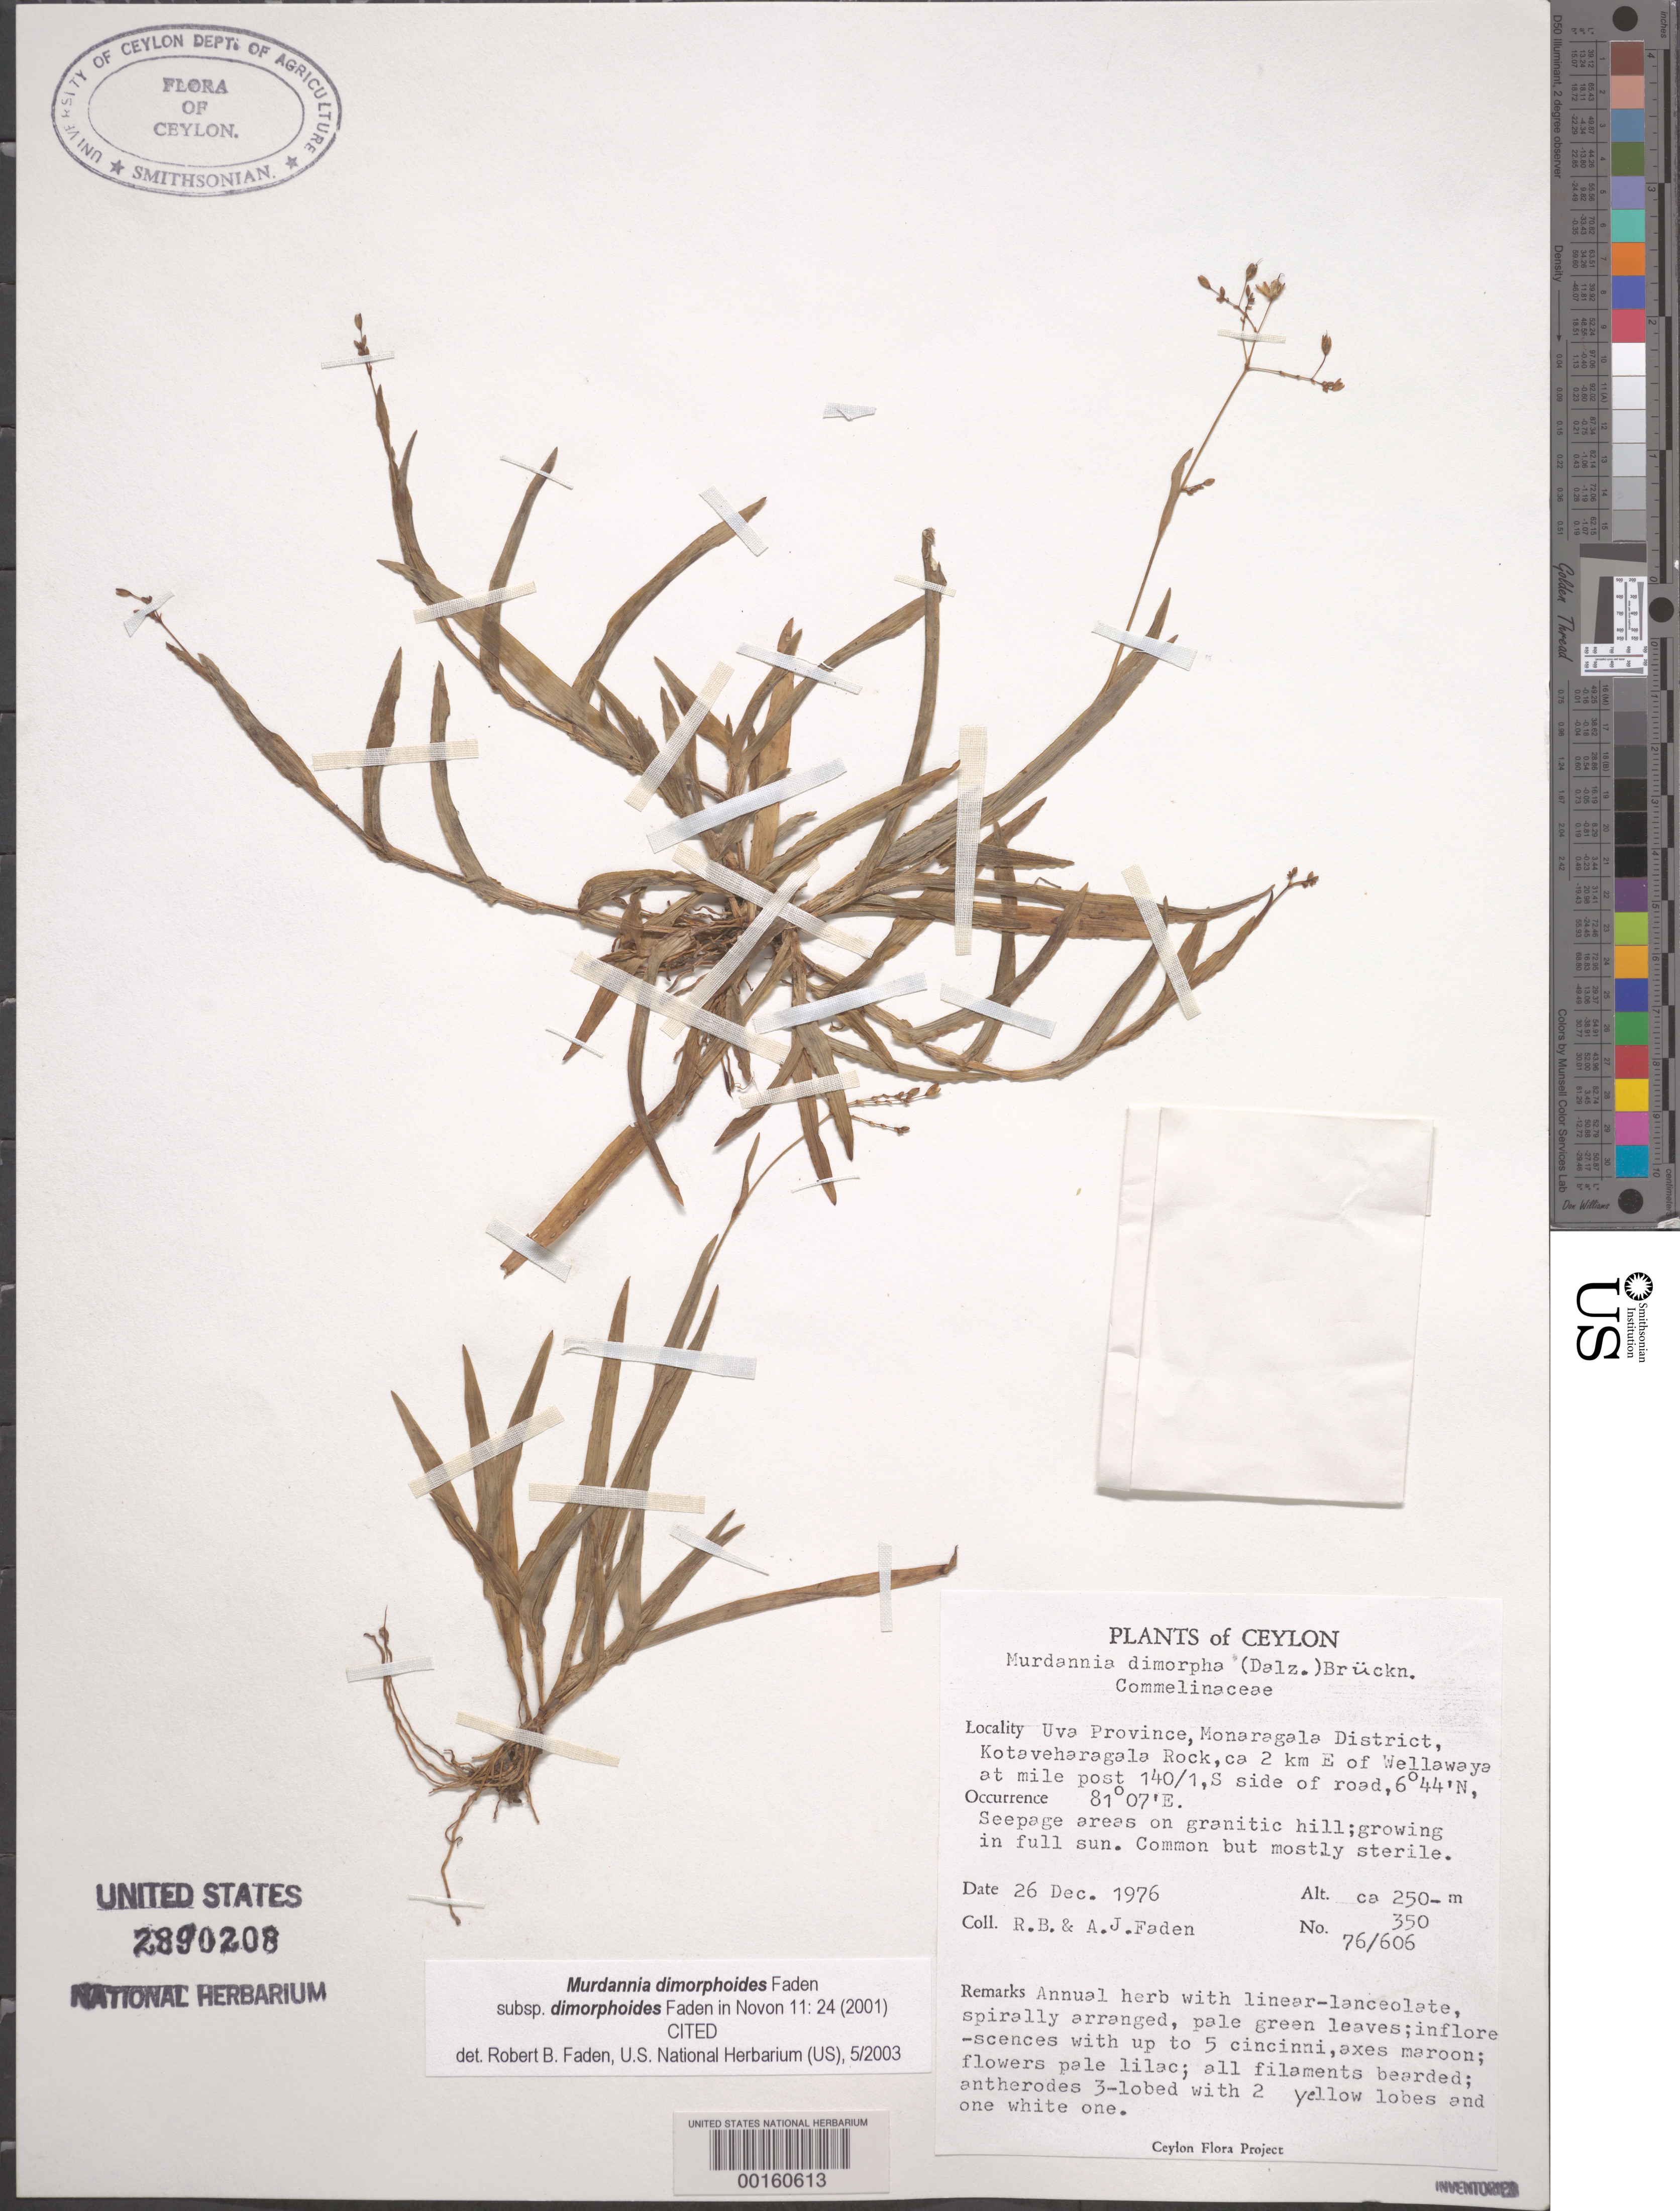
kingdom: Plantae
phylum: Tracheophyta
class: Liliopsida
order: Commelinales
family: Commelinaceae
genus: Murdannia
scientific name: Murdannia dimorphoides subsp. dimorphoides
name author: Faden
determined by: Faden, Robert B., (US), Smithsonian Institution - National Museum of Natural History (UNITED STATES)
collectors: R. B. Faden & A. J. Faden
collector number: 76/606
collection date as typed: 26 Dec 1976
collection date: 1976-12-26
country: Sri Lanka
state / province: Uva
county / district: Monaragala Dist.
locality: Kotaveharagala rock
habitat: Seepage areas on granite hills; full sun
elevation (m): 250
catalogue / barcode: US 2890208